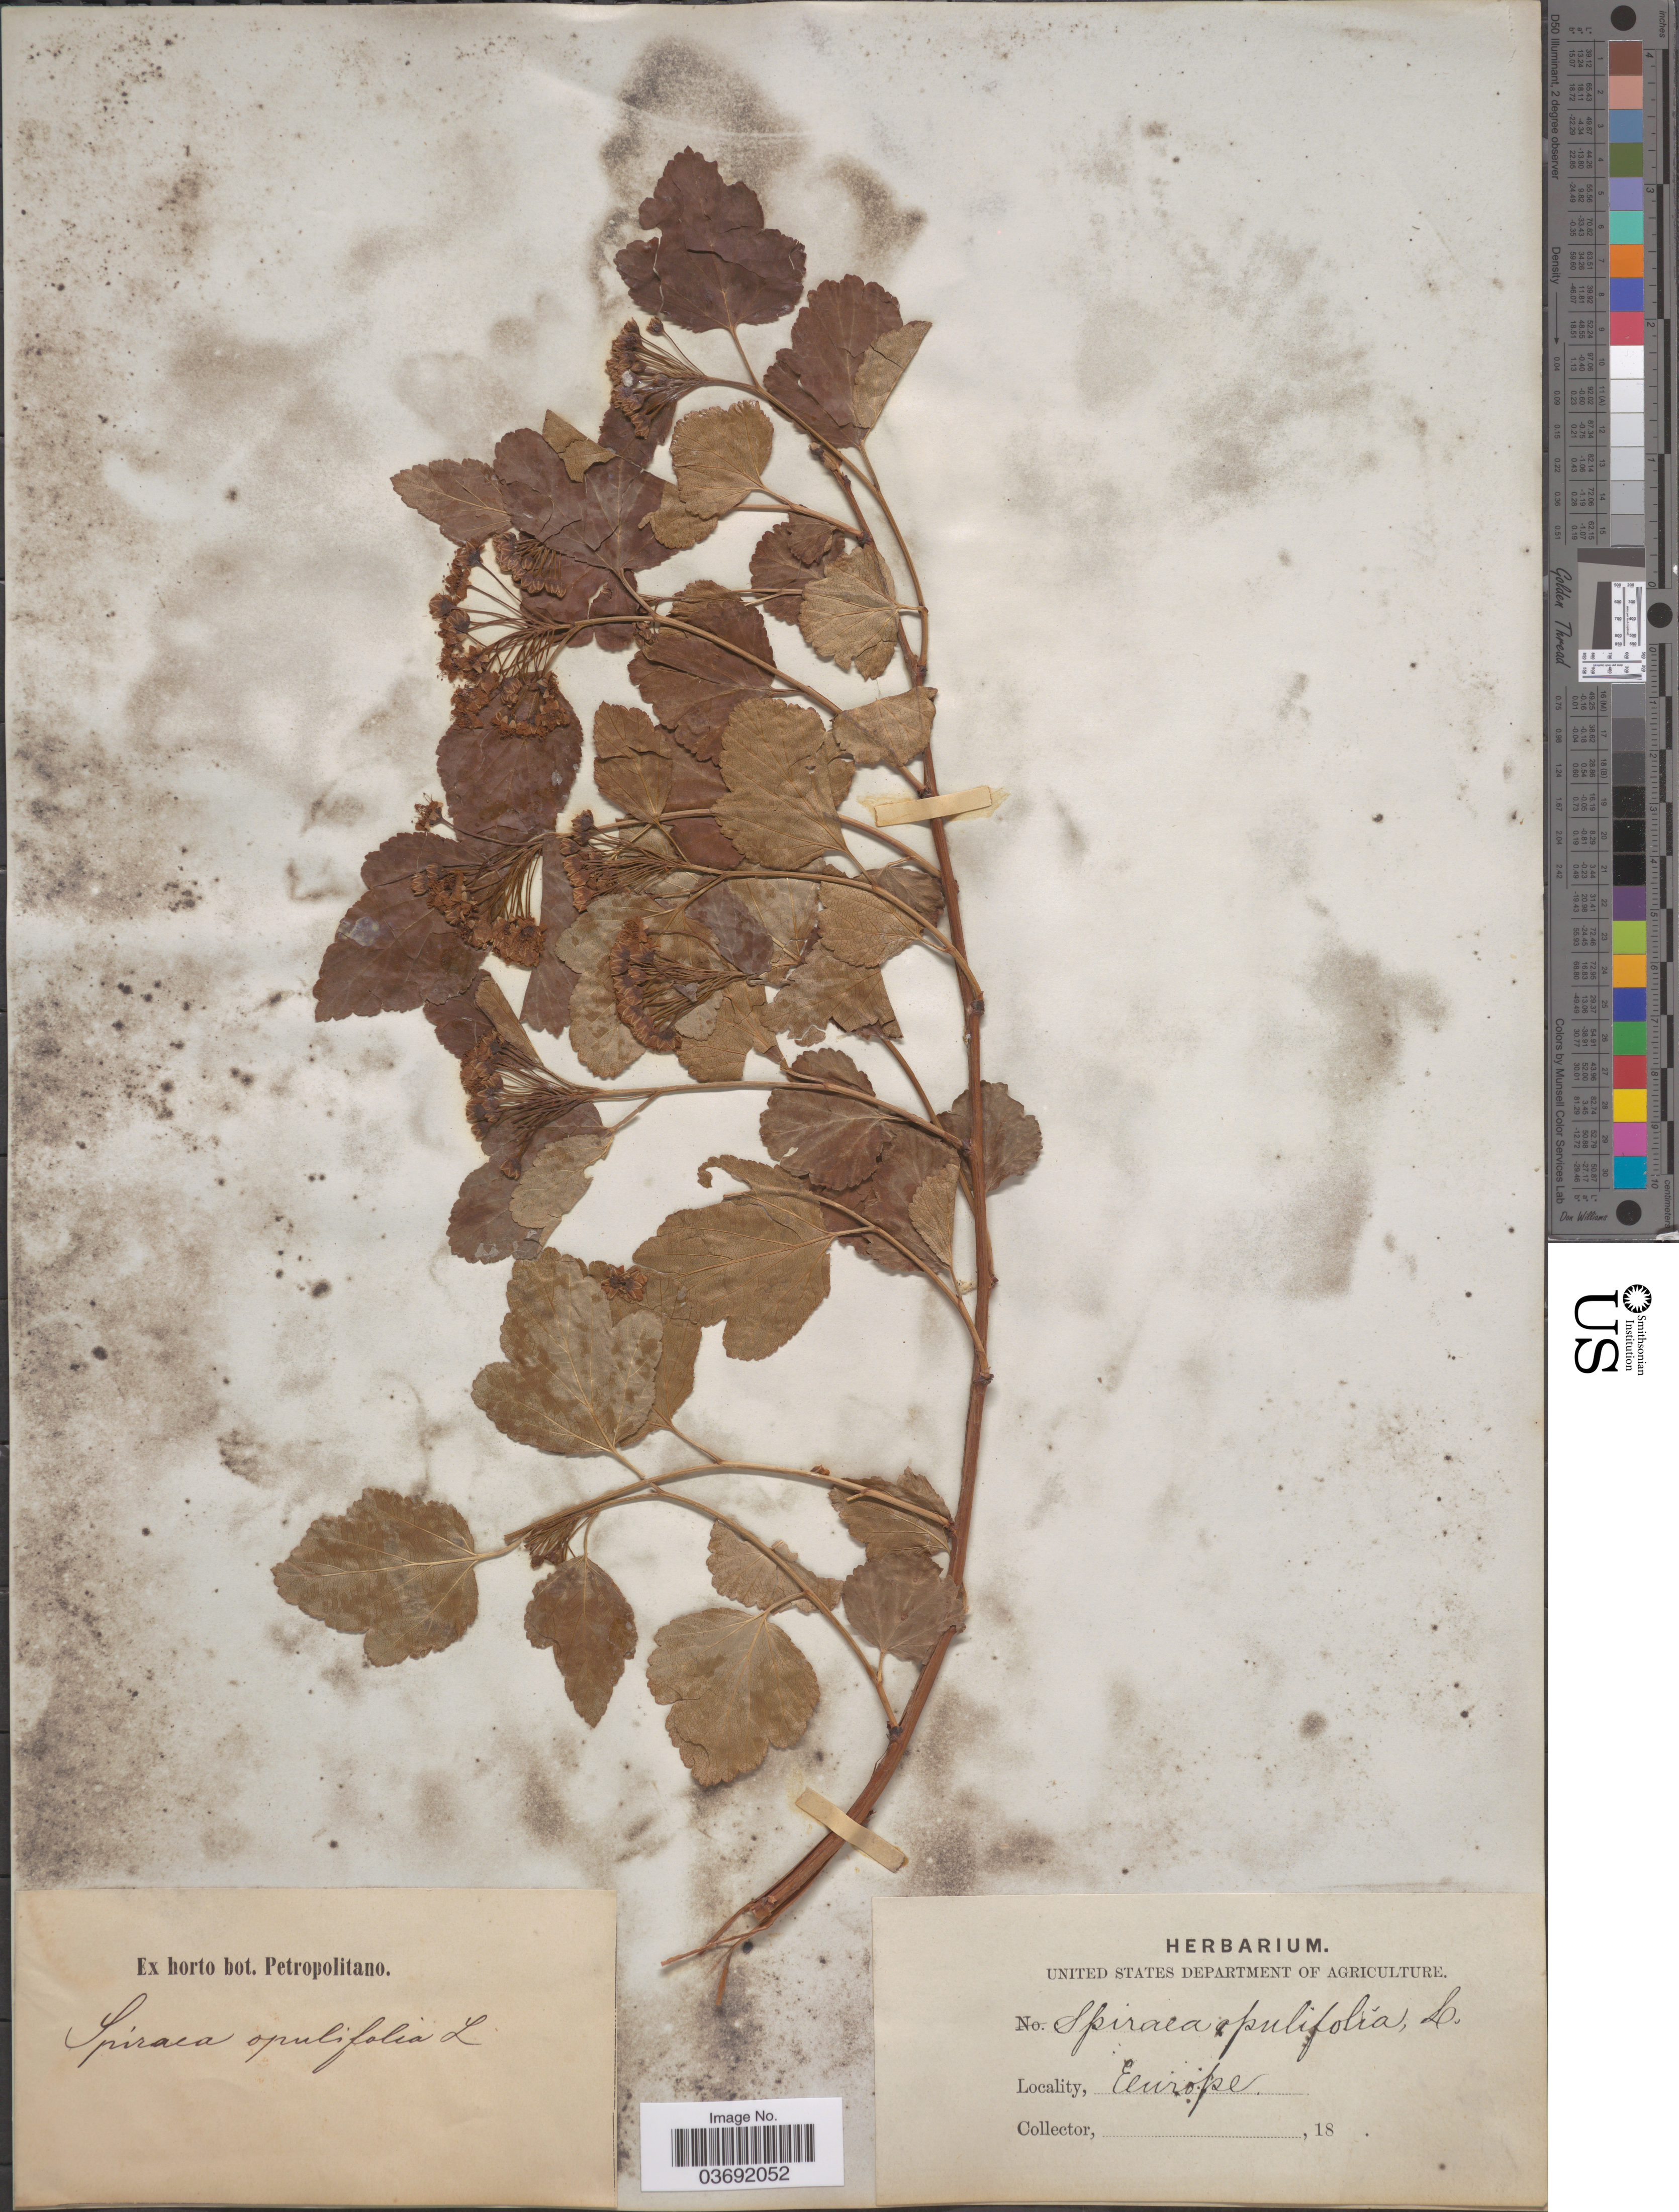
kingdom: Plantae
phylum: Tracheophyta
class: Magnoliopsida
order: Rosales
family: Rosaceae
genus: Physocarpus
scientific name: Physocarpus opulifolius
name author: (L.) Maxim.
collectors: ex Horto Bot. Petropolitano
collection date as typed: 18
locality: Europe.